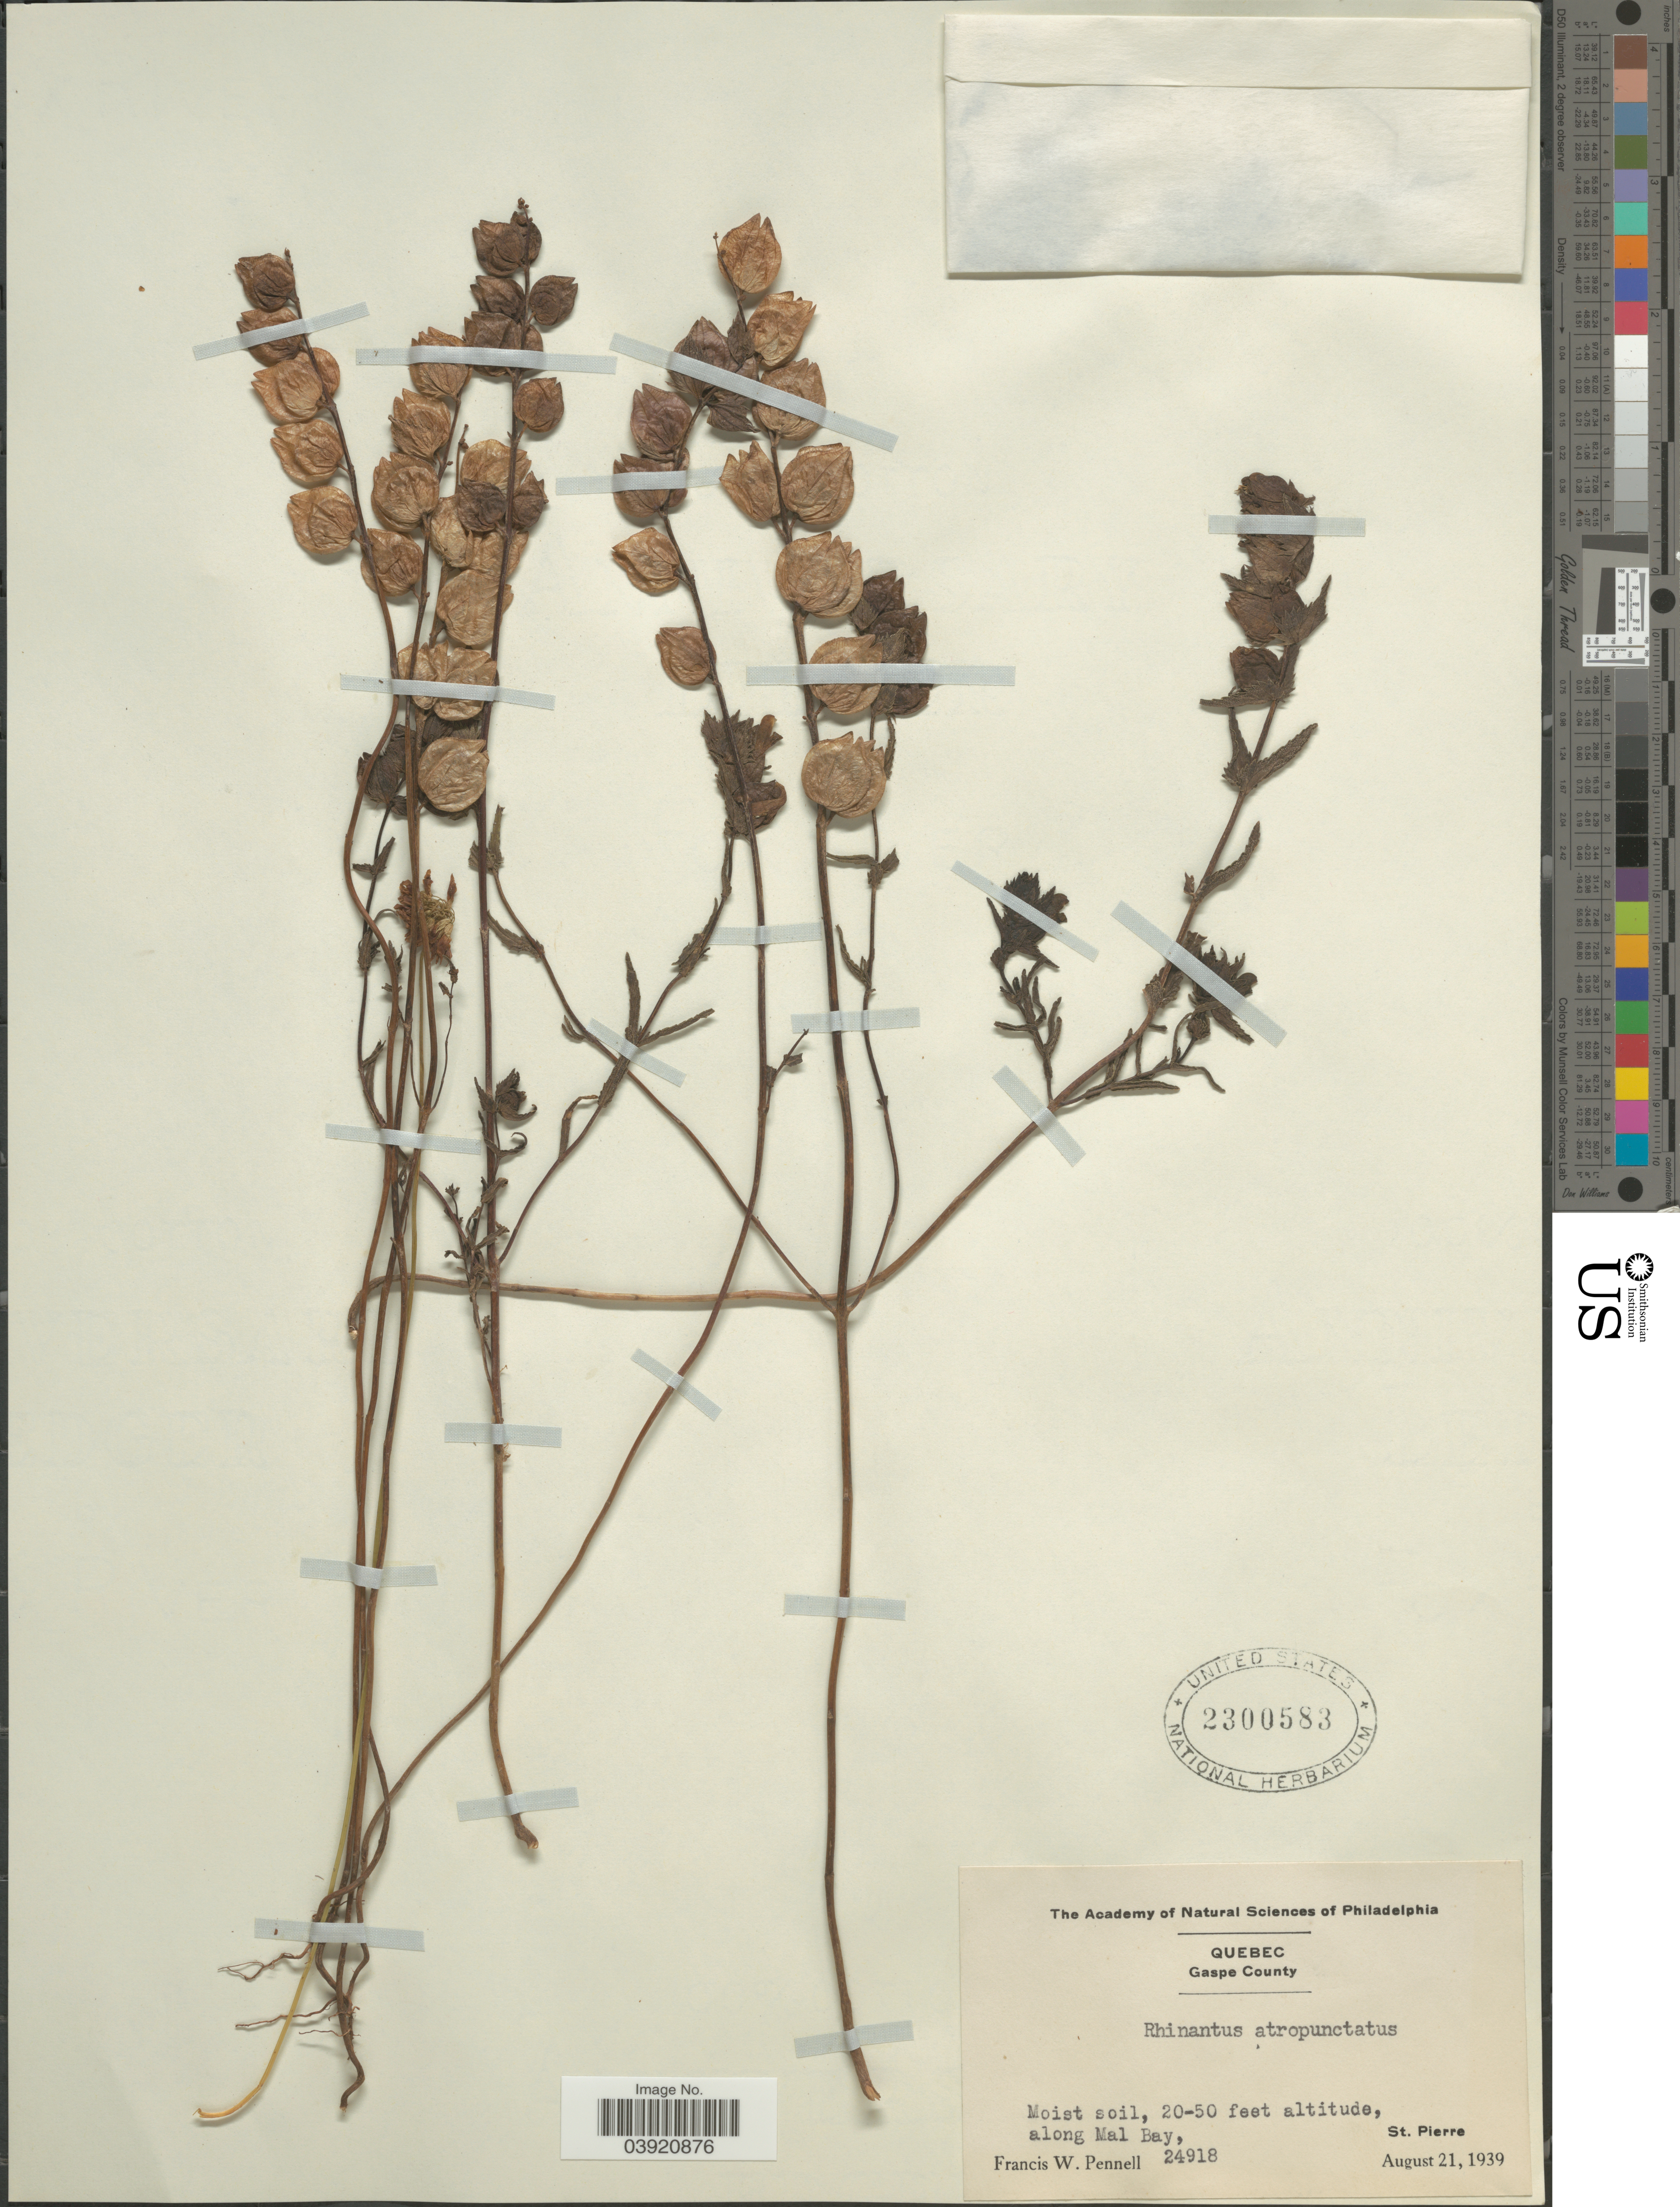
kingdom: Plantae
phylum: Tracheophyta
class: Magnoliopsida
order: Lamiales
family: Orobanchaceae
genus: Rhinanthus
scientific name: Rhinanthus sp.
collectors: F. W. Pennell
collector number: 24918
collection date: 1939-08-21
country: Canada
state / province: Quebec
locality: Gaspe County. Moist soil, along Mal Bay, St. Pierre.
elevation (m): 6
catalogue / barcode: US 2300583